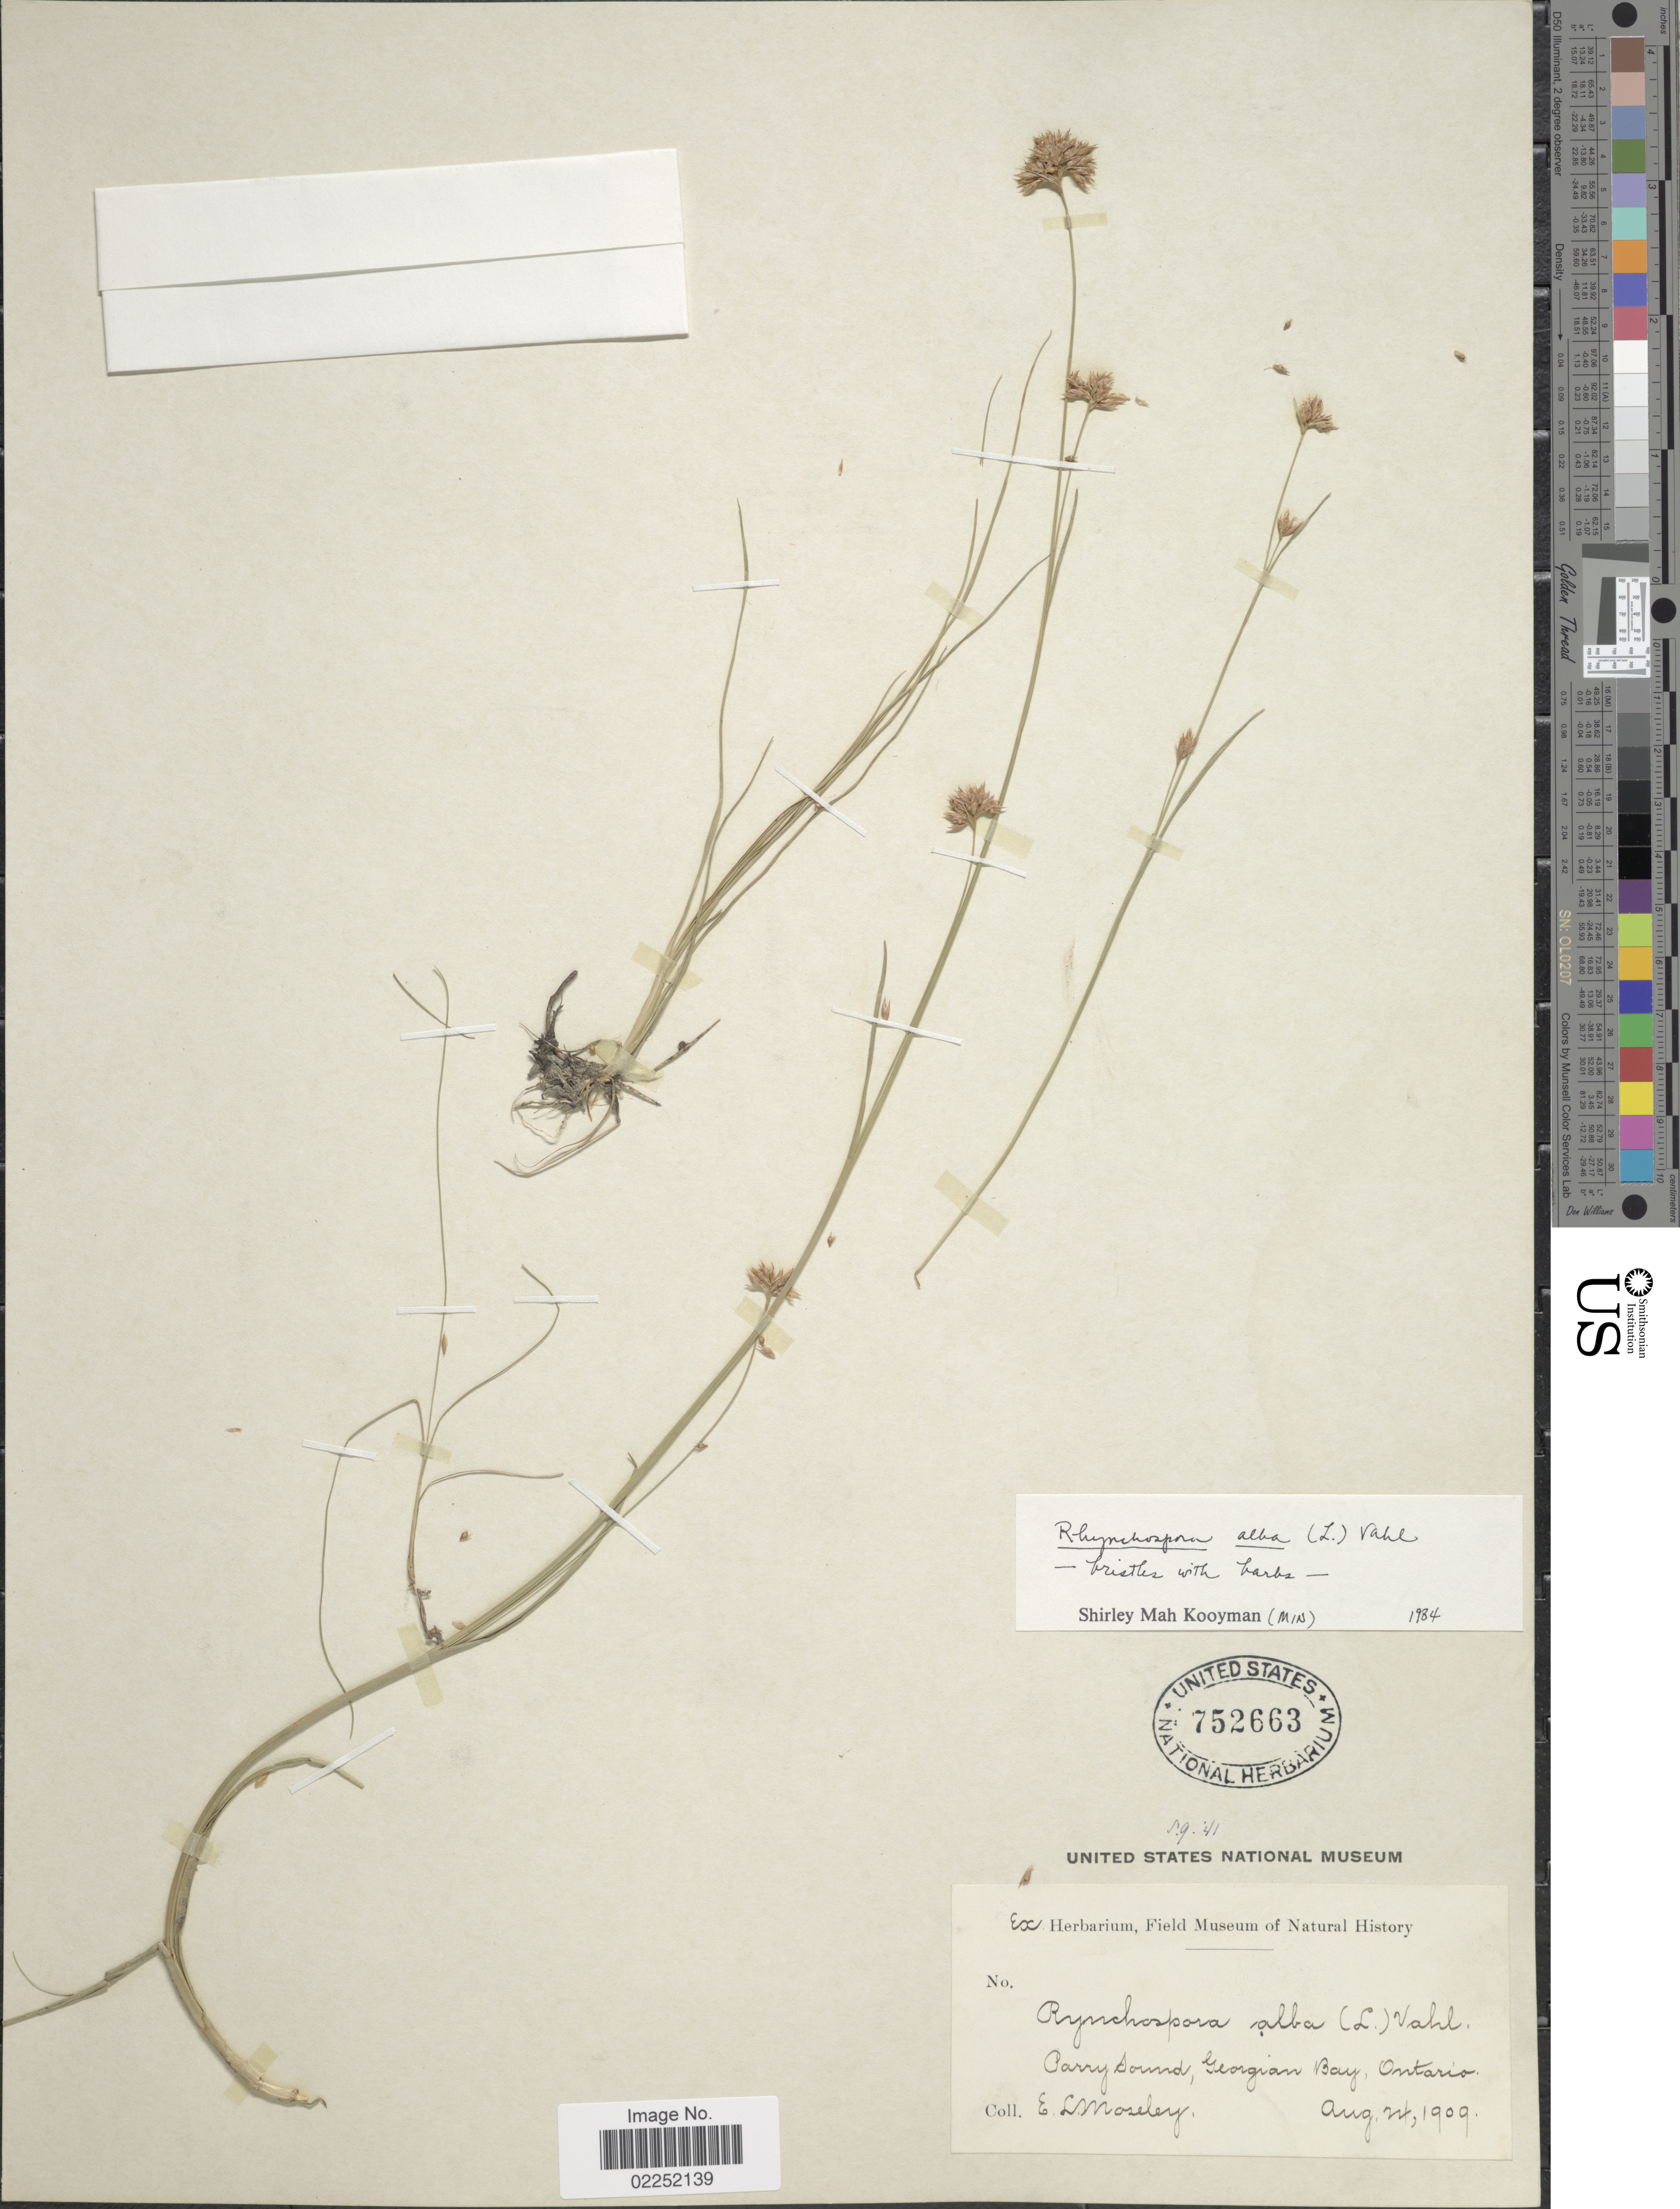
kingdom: Plantae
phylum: Tracheophyta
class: Liliopsida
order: Poales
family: Cyperaceae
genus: Rhynchospora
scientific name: Rhynchospora alba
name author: (L.) Vahl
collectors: E. Moseley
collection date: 1909-08-24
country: Canada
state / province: Ontario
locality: Parry sound, Georgian Bay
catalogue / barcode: US 752663